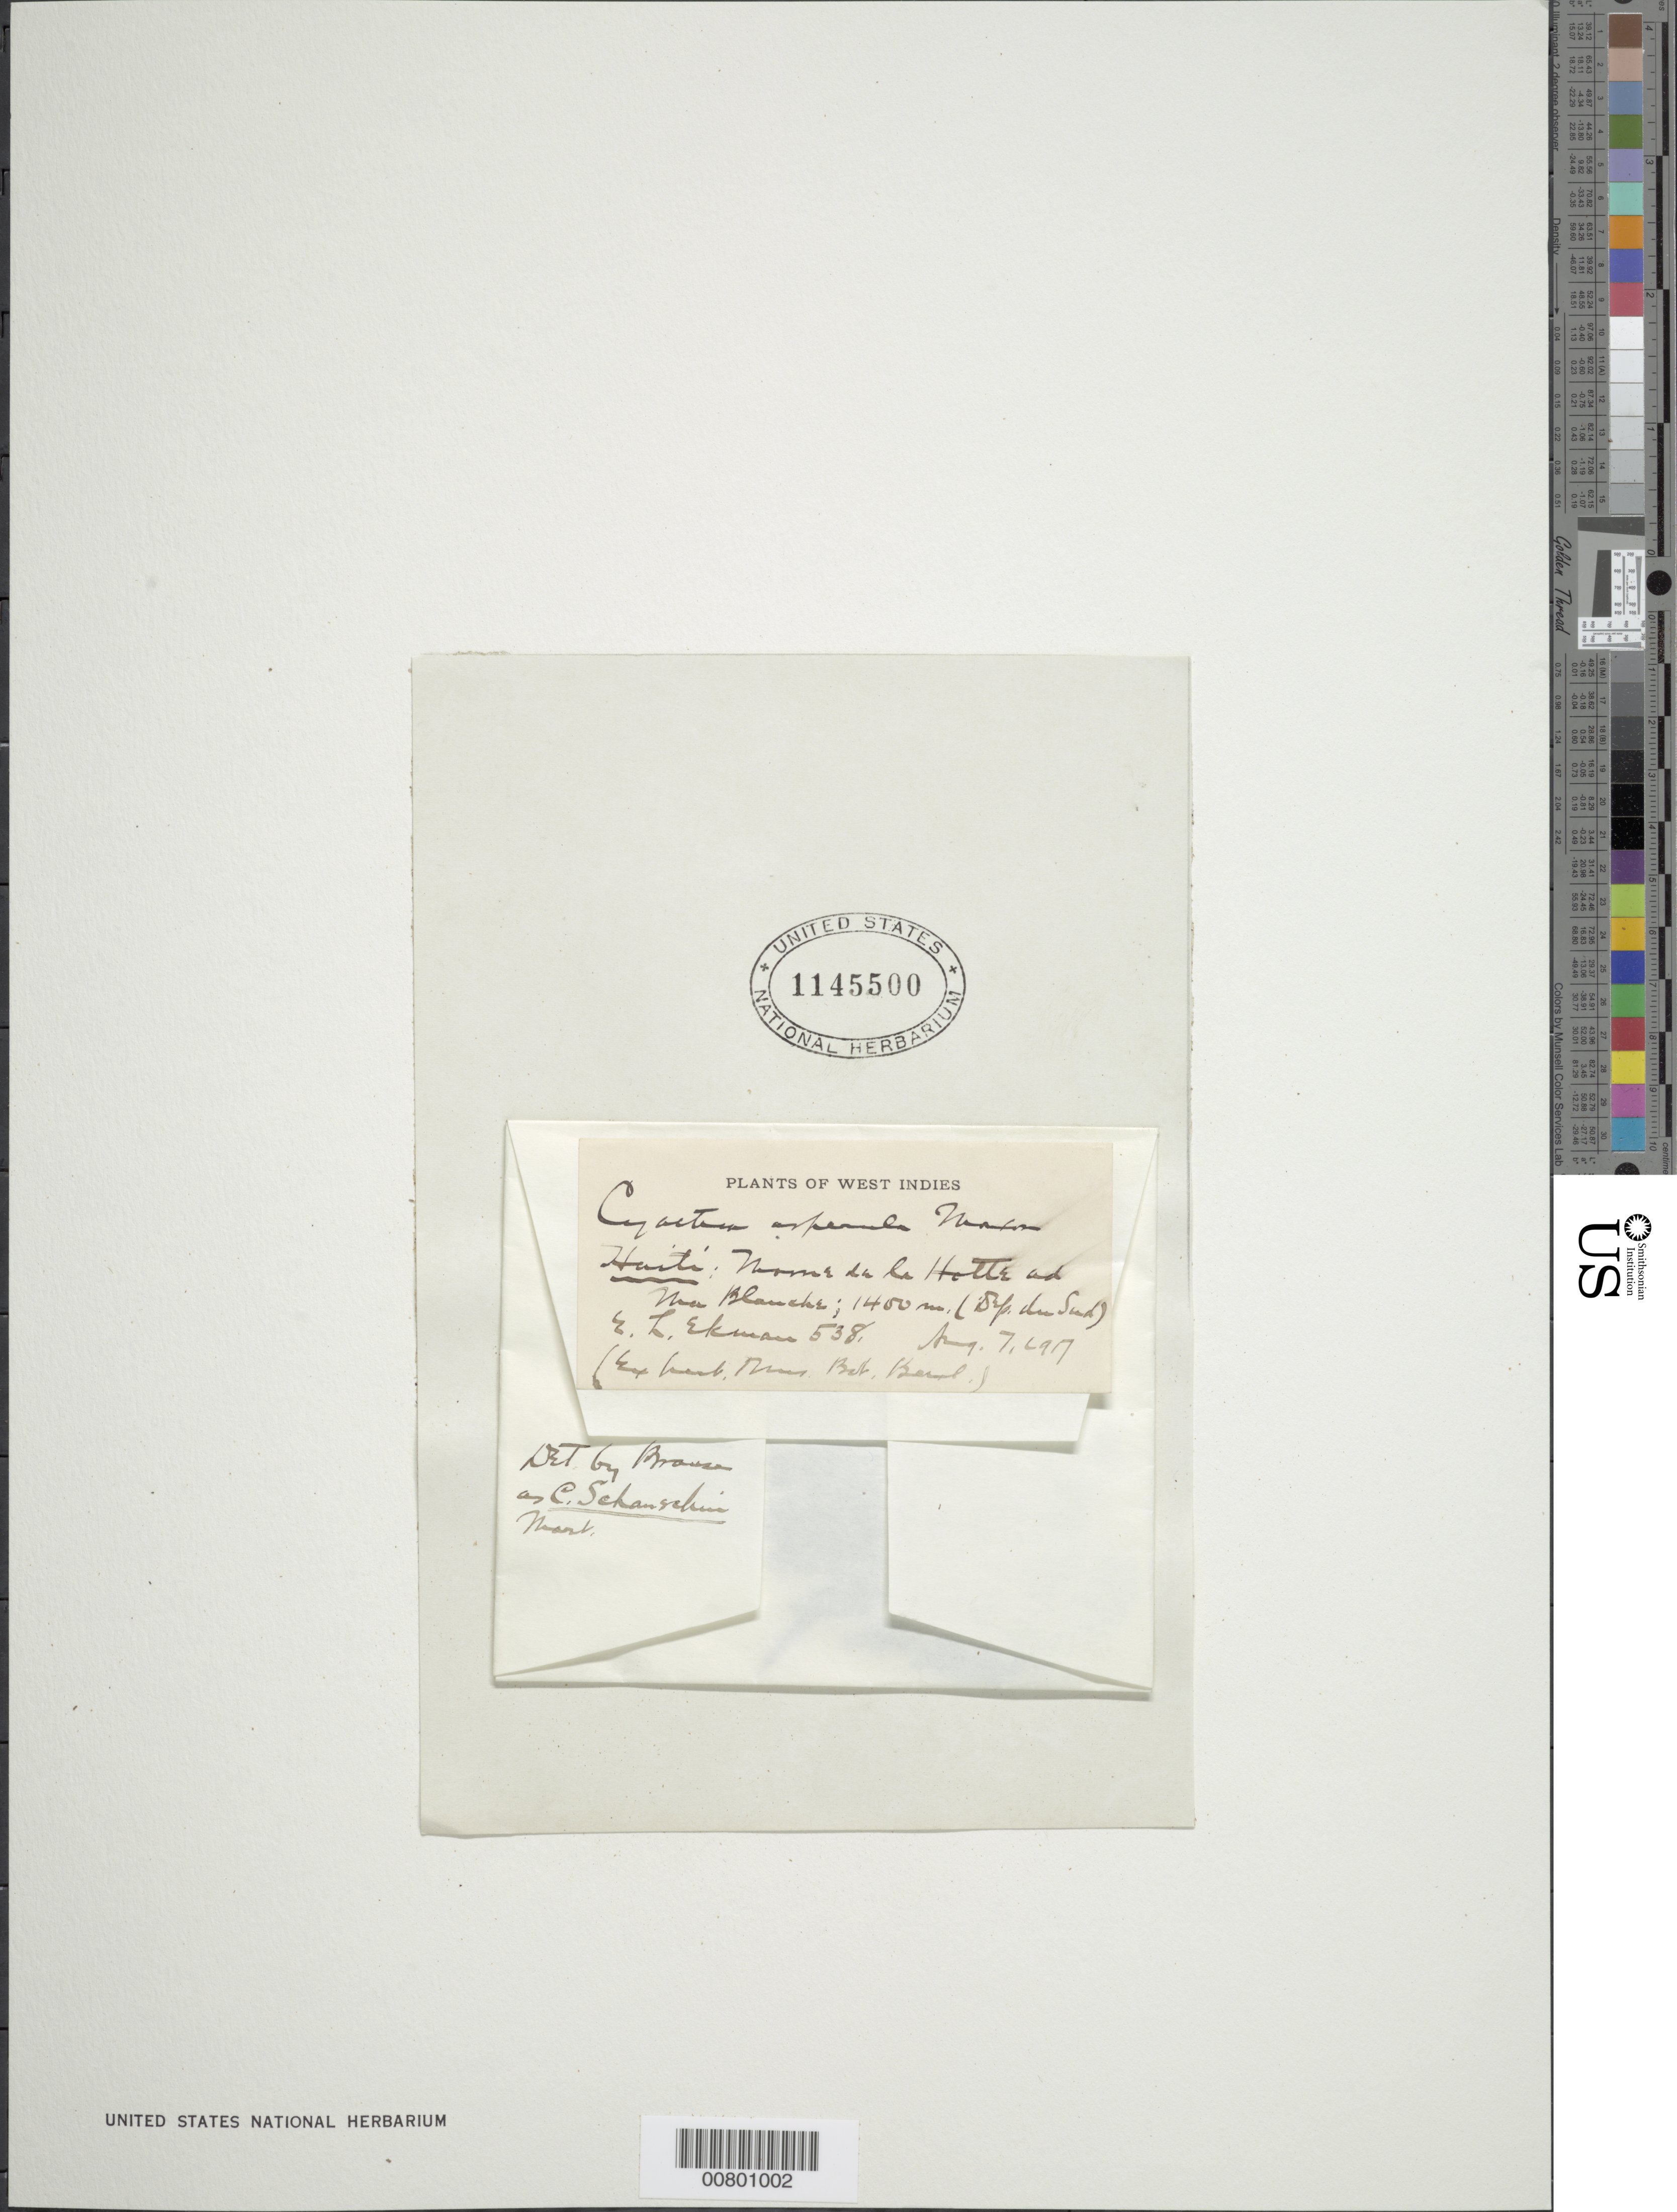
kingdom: Plantae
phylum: Tracheophyta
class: Polypodiopsida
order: Cyatheales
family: Cyatheaceae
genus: Cyathea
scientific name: Cyathea furfuracea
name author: Christ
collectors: E. L. Ekman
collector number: H 538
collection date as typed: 07 Aug 1917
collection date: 1917-08-07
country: Haiti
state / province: Sud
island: Hispaniola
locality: Morne de la Hotte and Mon Blanche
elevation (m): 1400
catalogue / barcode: US 1145500